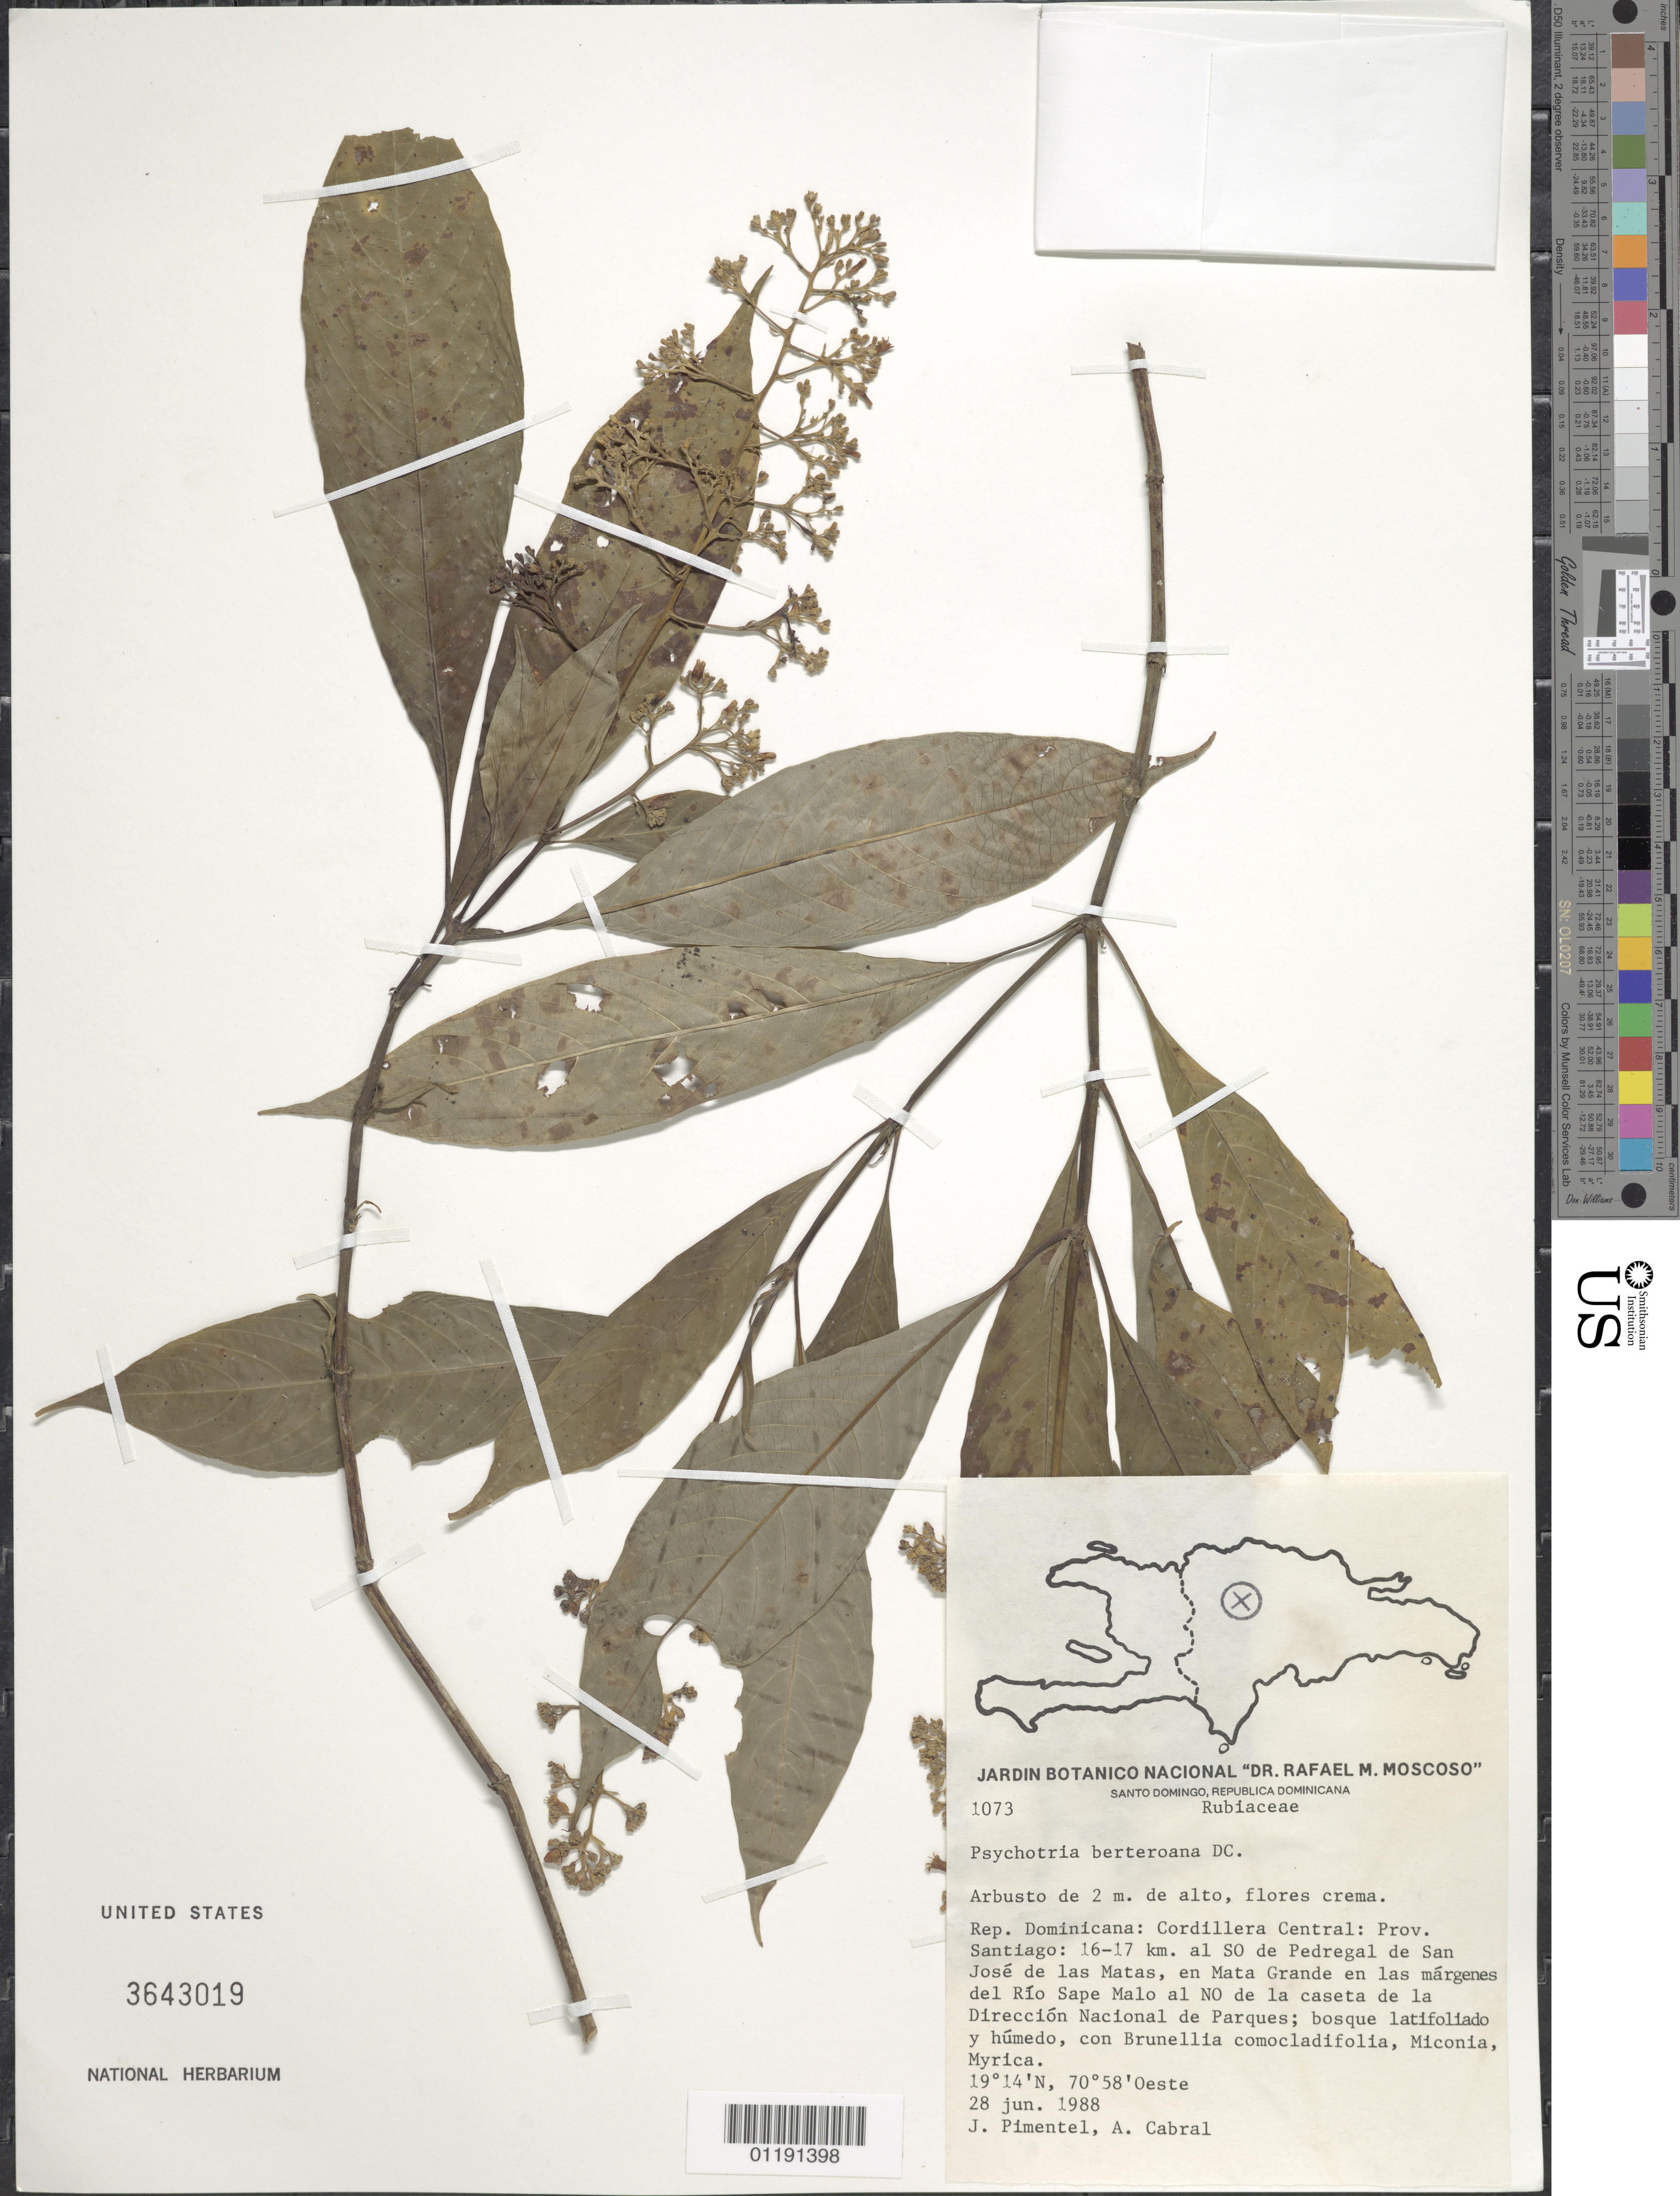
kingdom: Plantae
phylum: Tracheophyta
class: Magnoliopsida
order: Gentianales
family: Rubiaceae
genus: Psychotria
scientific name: Psychotria berteroana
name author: DC.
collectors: J. Pimentel & A. Cabral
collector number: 1073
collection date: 1988-06-28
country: Dominican Republic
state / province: Santiago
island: Hispaniola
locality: Cordillera Central: 16-17 km. SW of Pedregal from San José de las Matas, in Mata Grande in the margins of Río Sape Malo NW of the road from Dirección Nacional de Parques.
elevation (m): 1073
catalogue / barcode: US 3643019